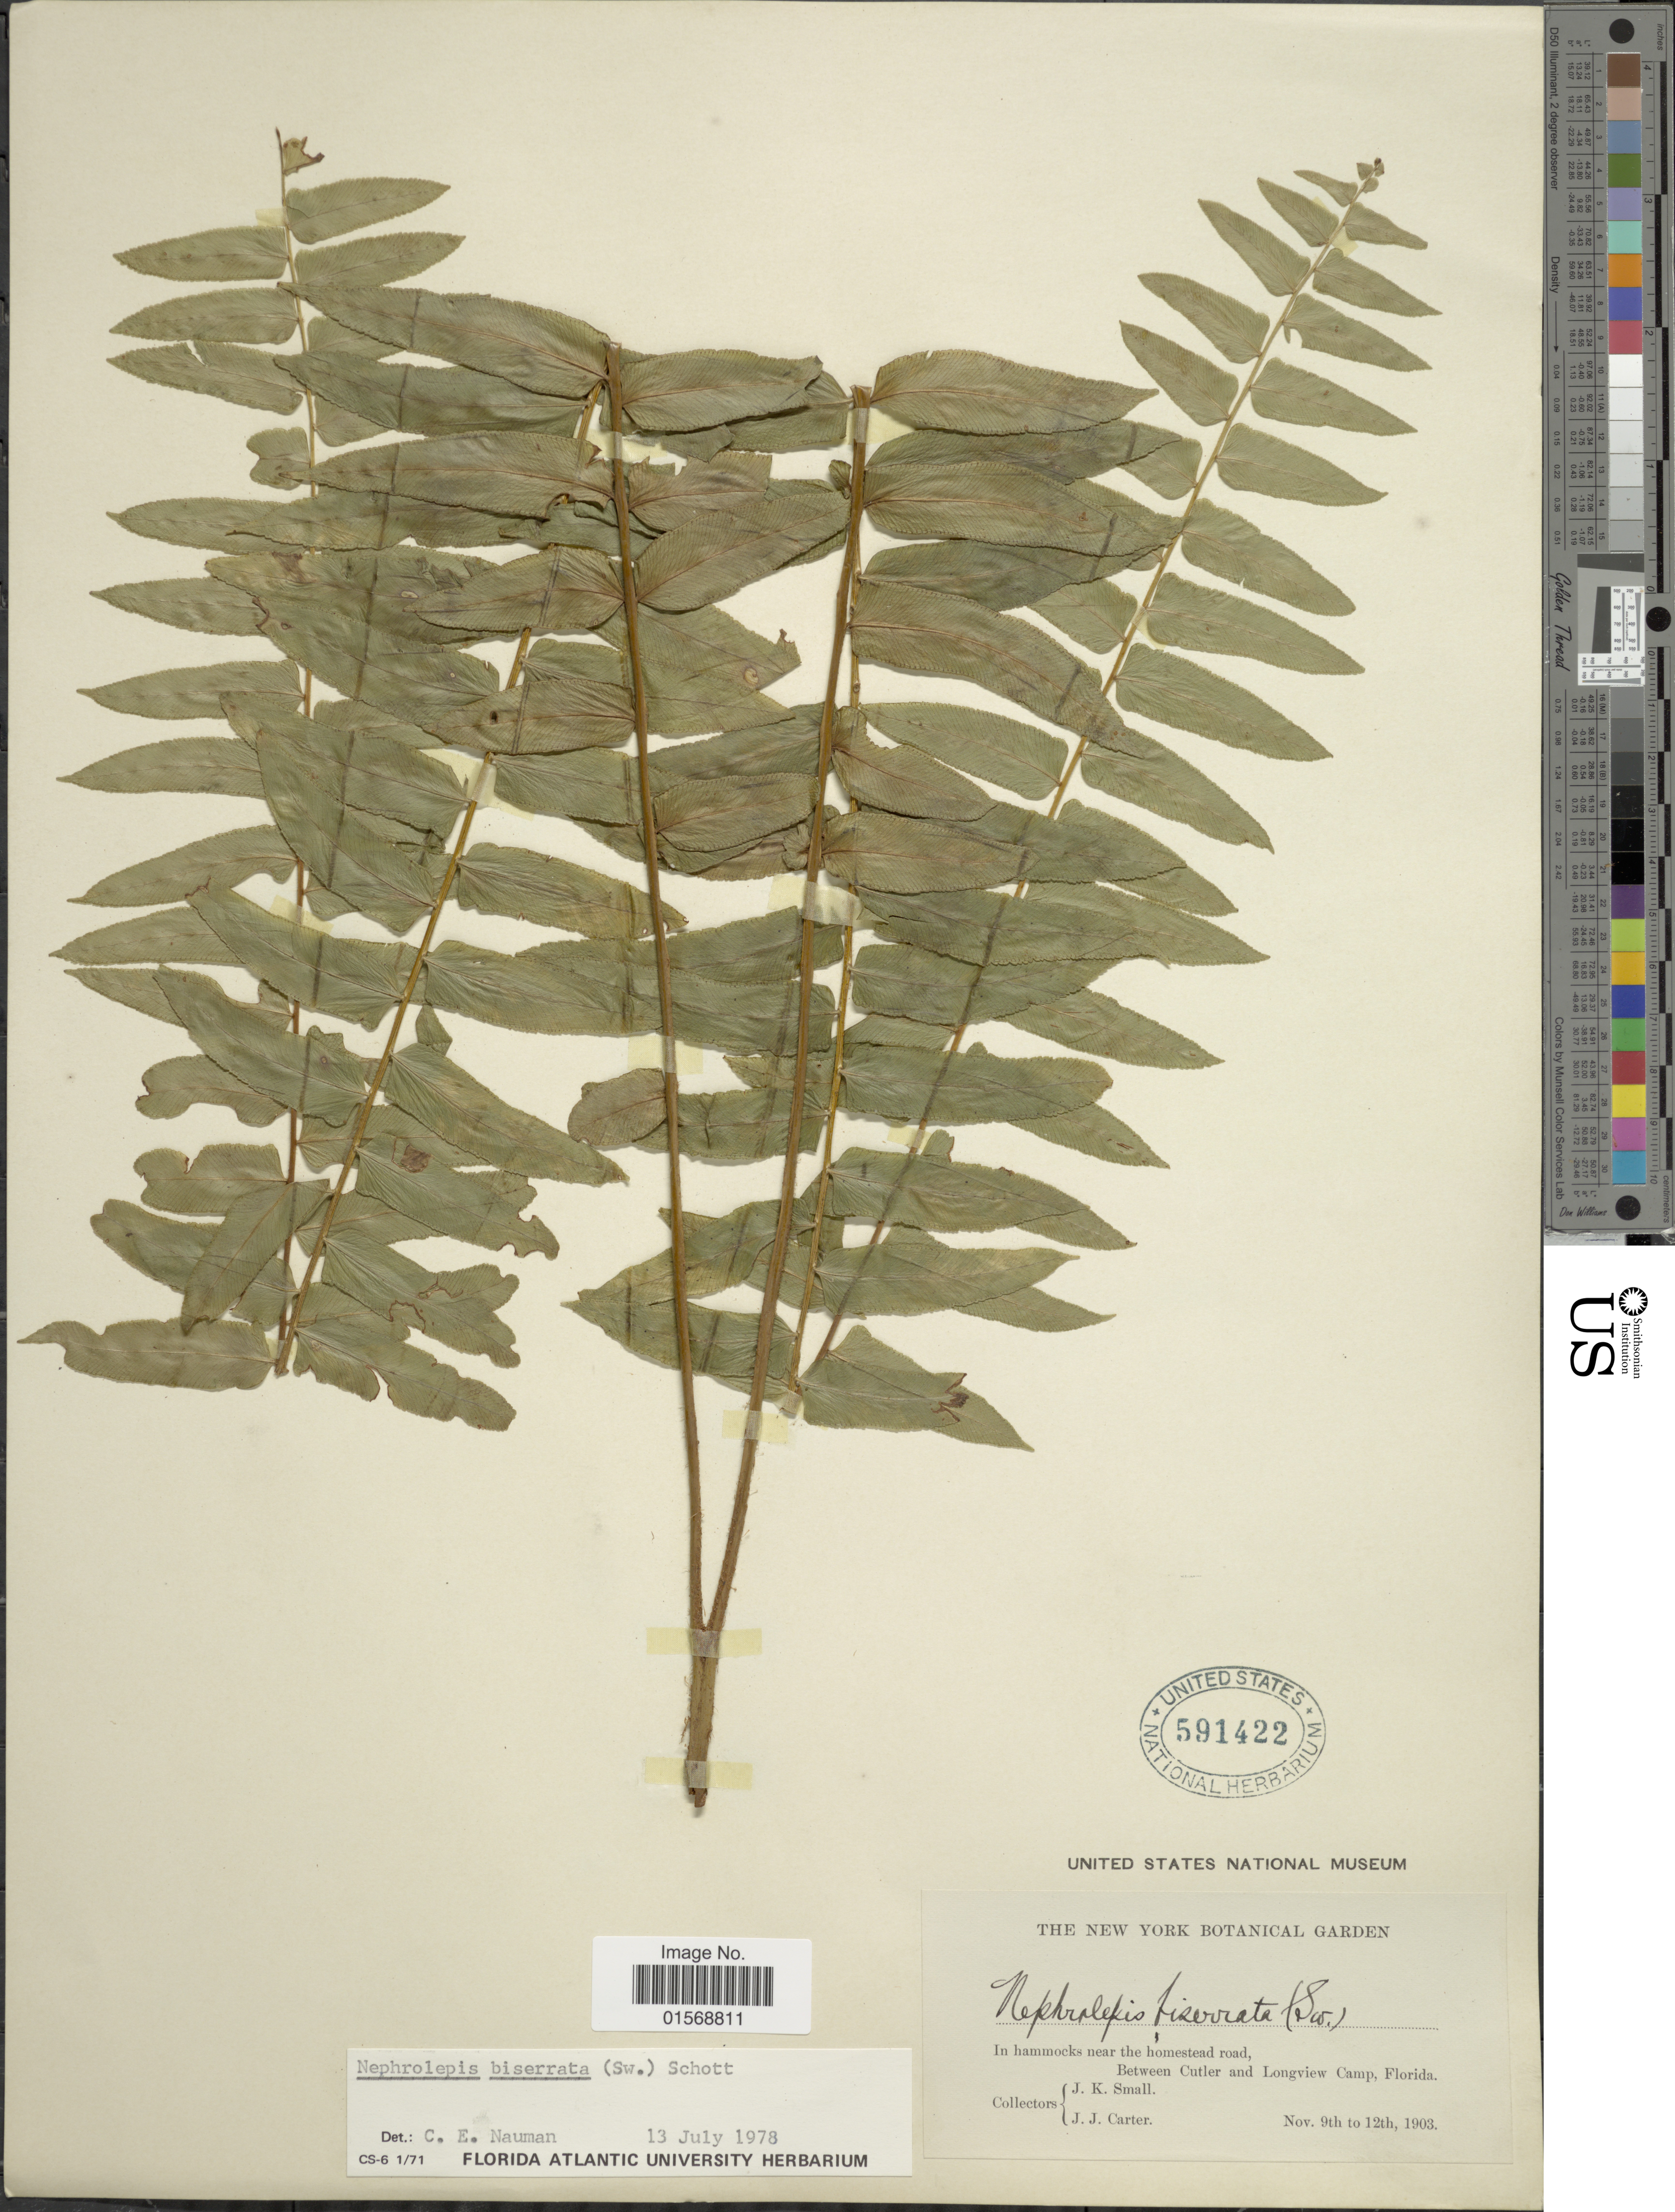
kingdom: Plantae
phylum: Tracheophyta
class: Polypodiopsida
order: Polypodiales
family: Nephrolepidaceae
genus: Nephrolepis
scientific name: Nephrolepis biserrata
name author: (Sw.) Schott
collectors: J. K. Small & J. Carter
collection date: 1903-11-09/1903-11-12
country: United States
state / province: Florida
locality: In hammock near the homestead road, Between Cutler and Longview Camp, Florida.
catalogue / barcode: US 591422